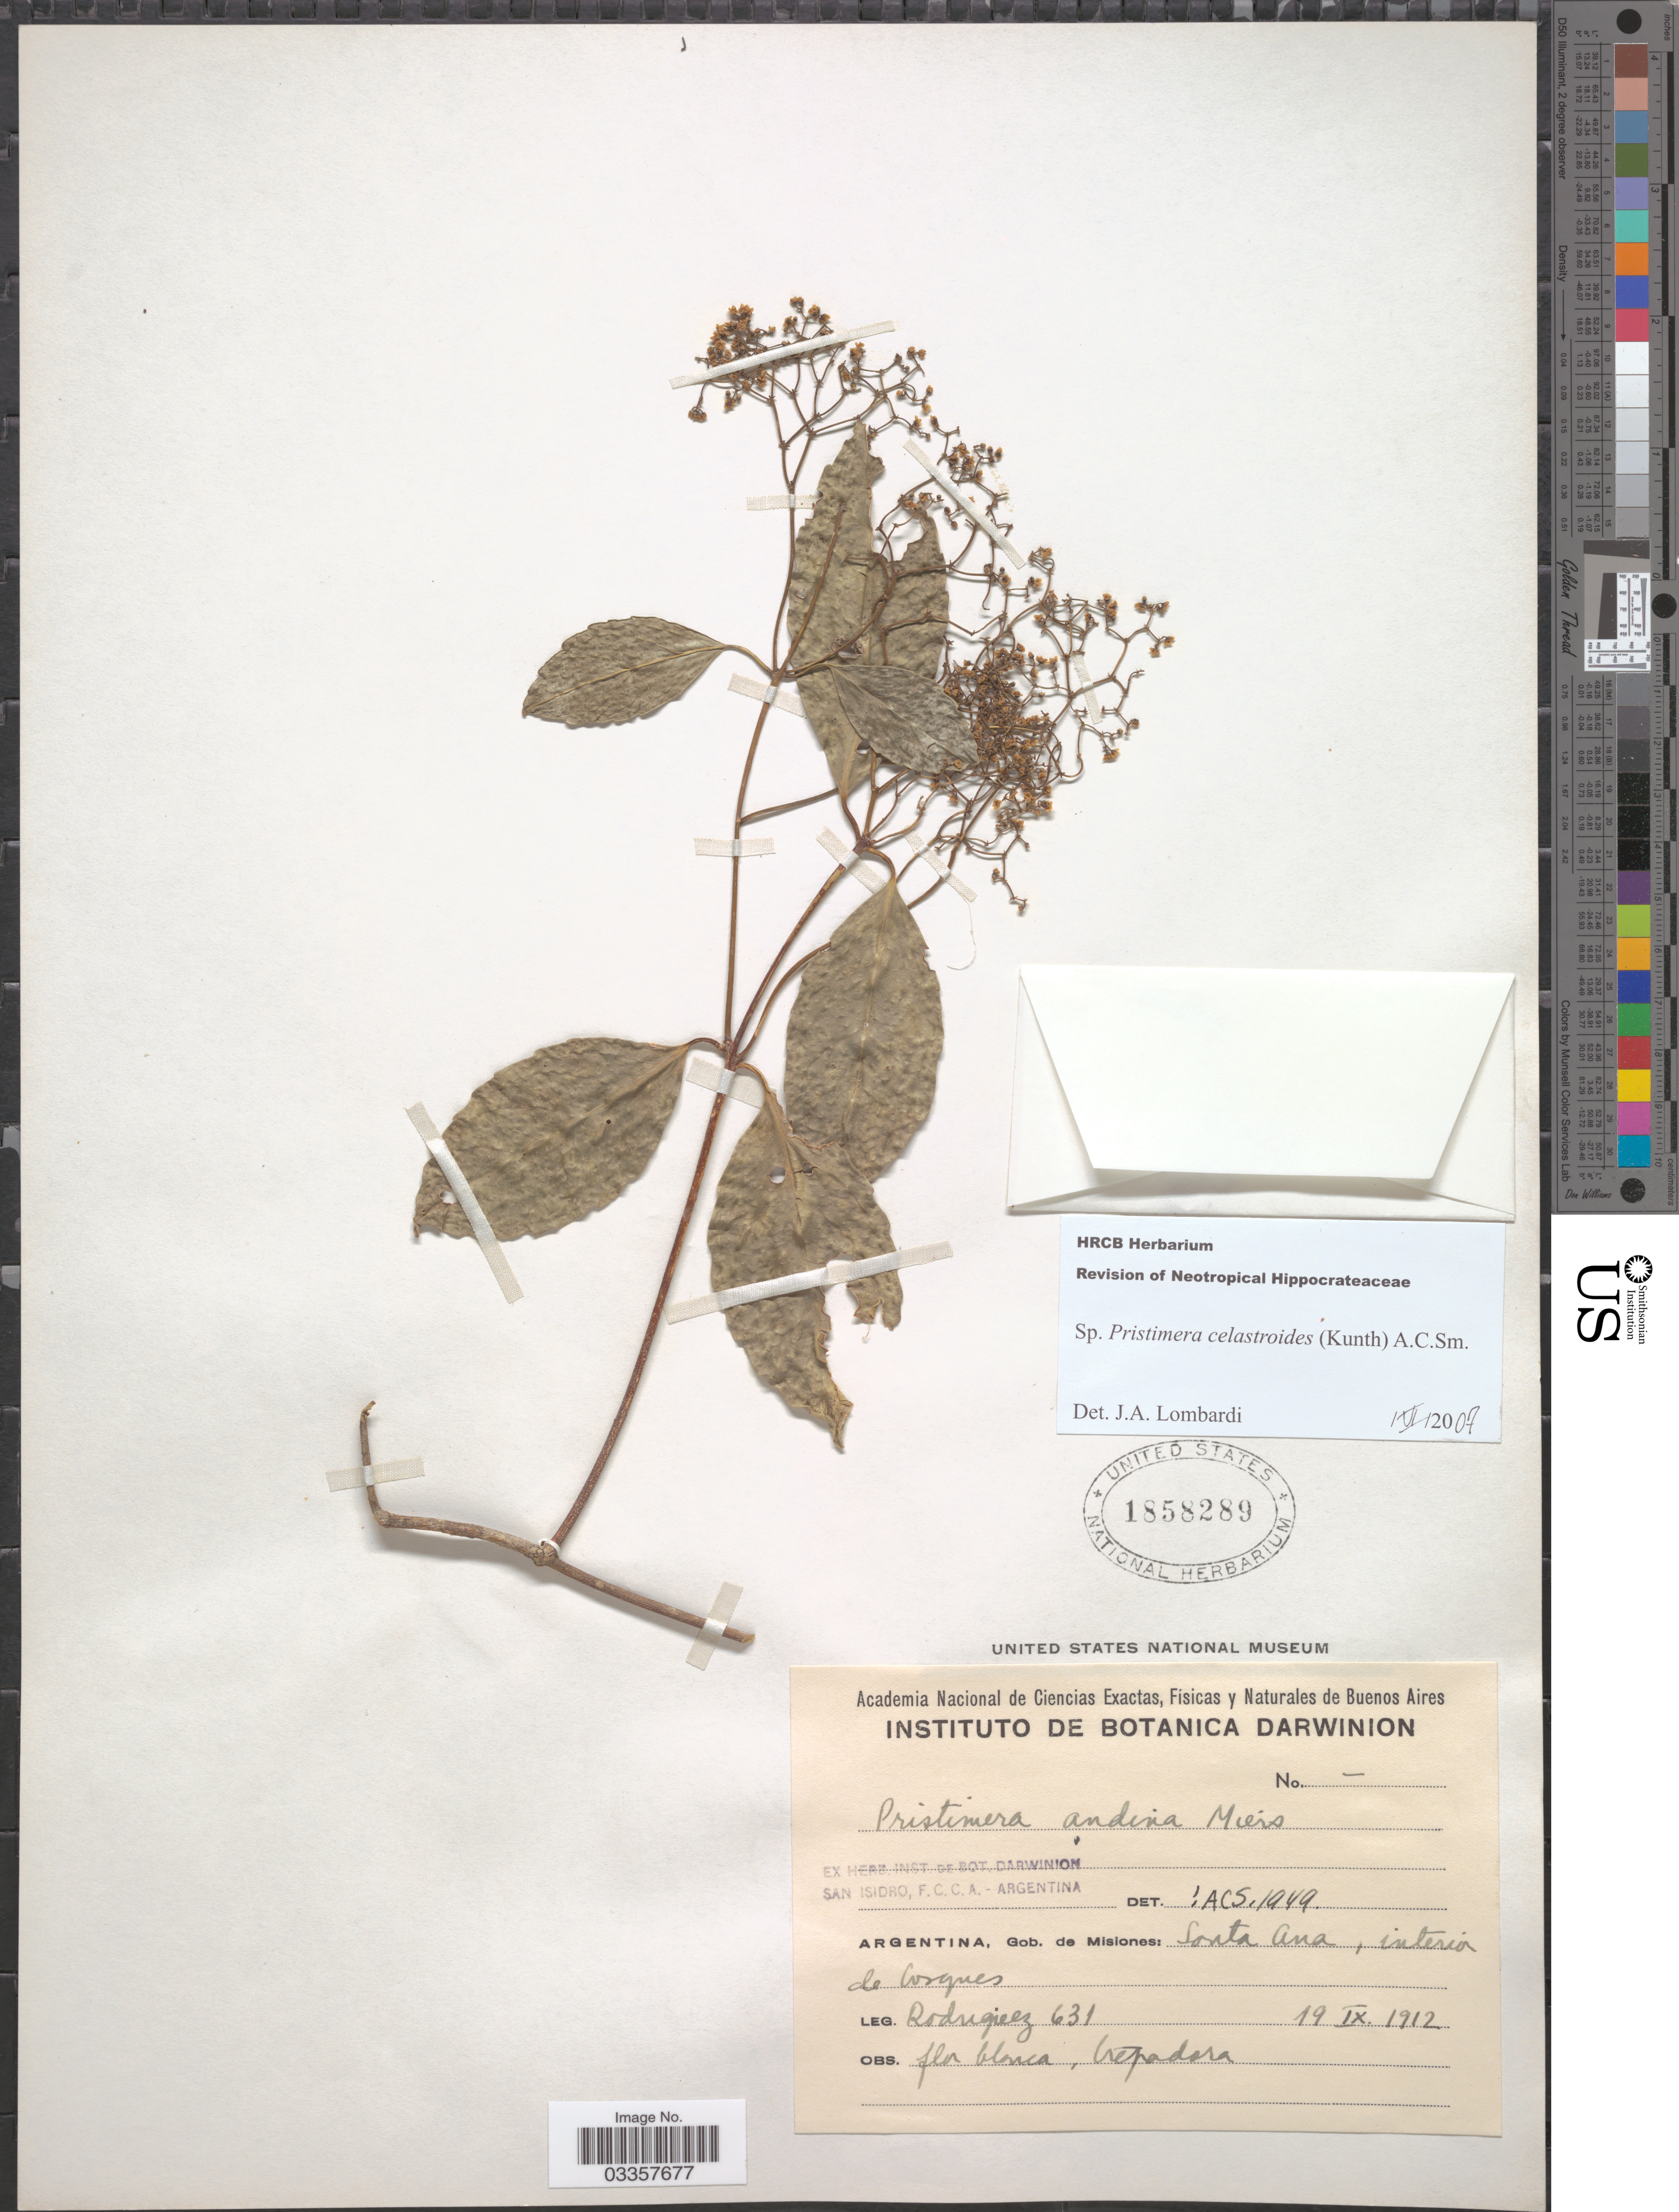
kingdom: Plantae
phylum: Tracheophyta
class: Magnoliopsida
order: Celastrales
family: Celastraceae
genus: Pristimera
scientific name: Pristimera celastroides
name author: (Kunth) A.C. Sm.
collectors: Rodriguez, --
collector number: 631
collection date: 1912-09-19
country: Argentina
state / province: Misiones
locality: Gob. de Misiones: Santa Ana.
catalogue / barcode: US 1858289